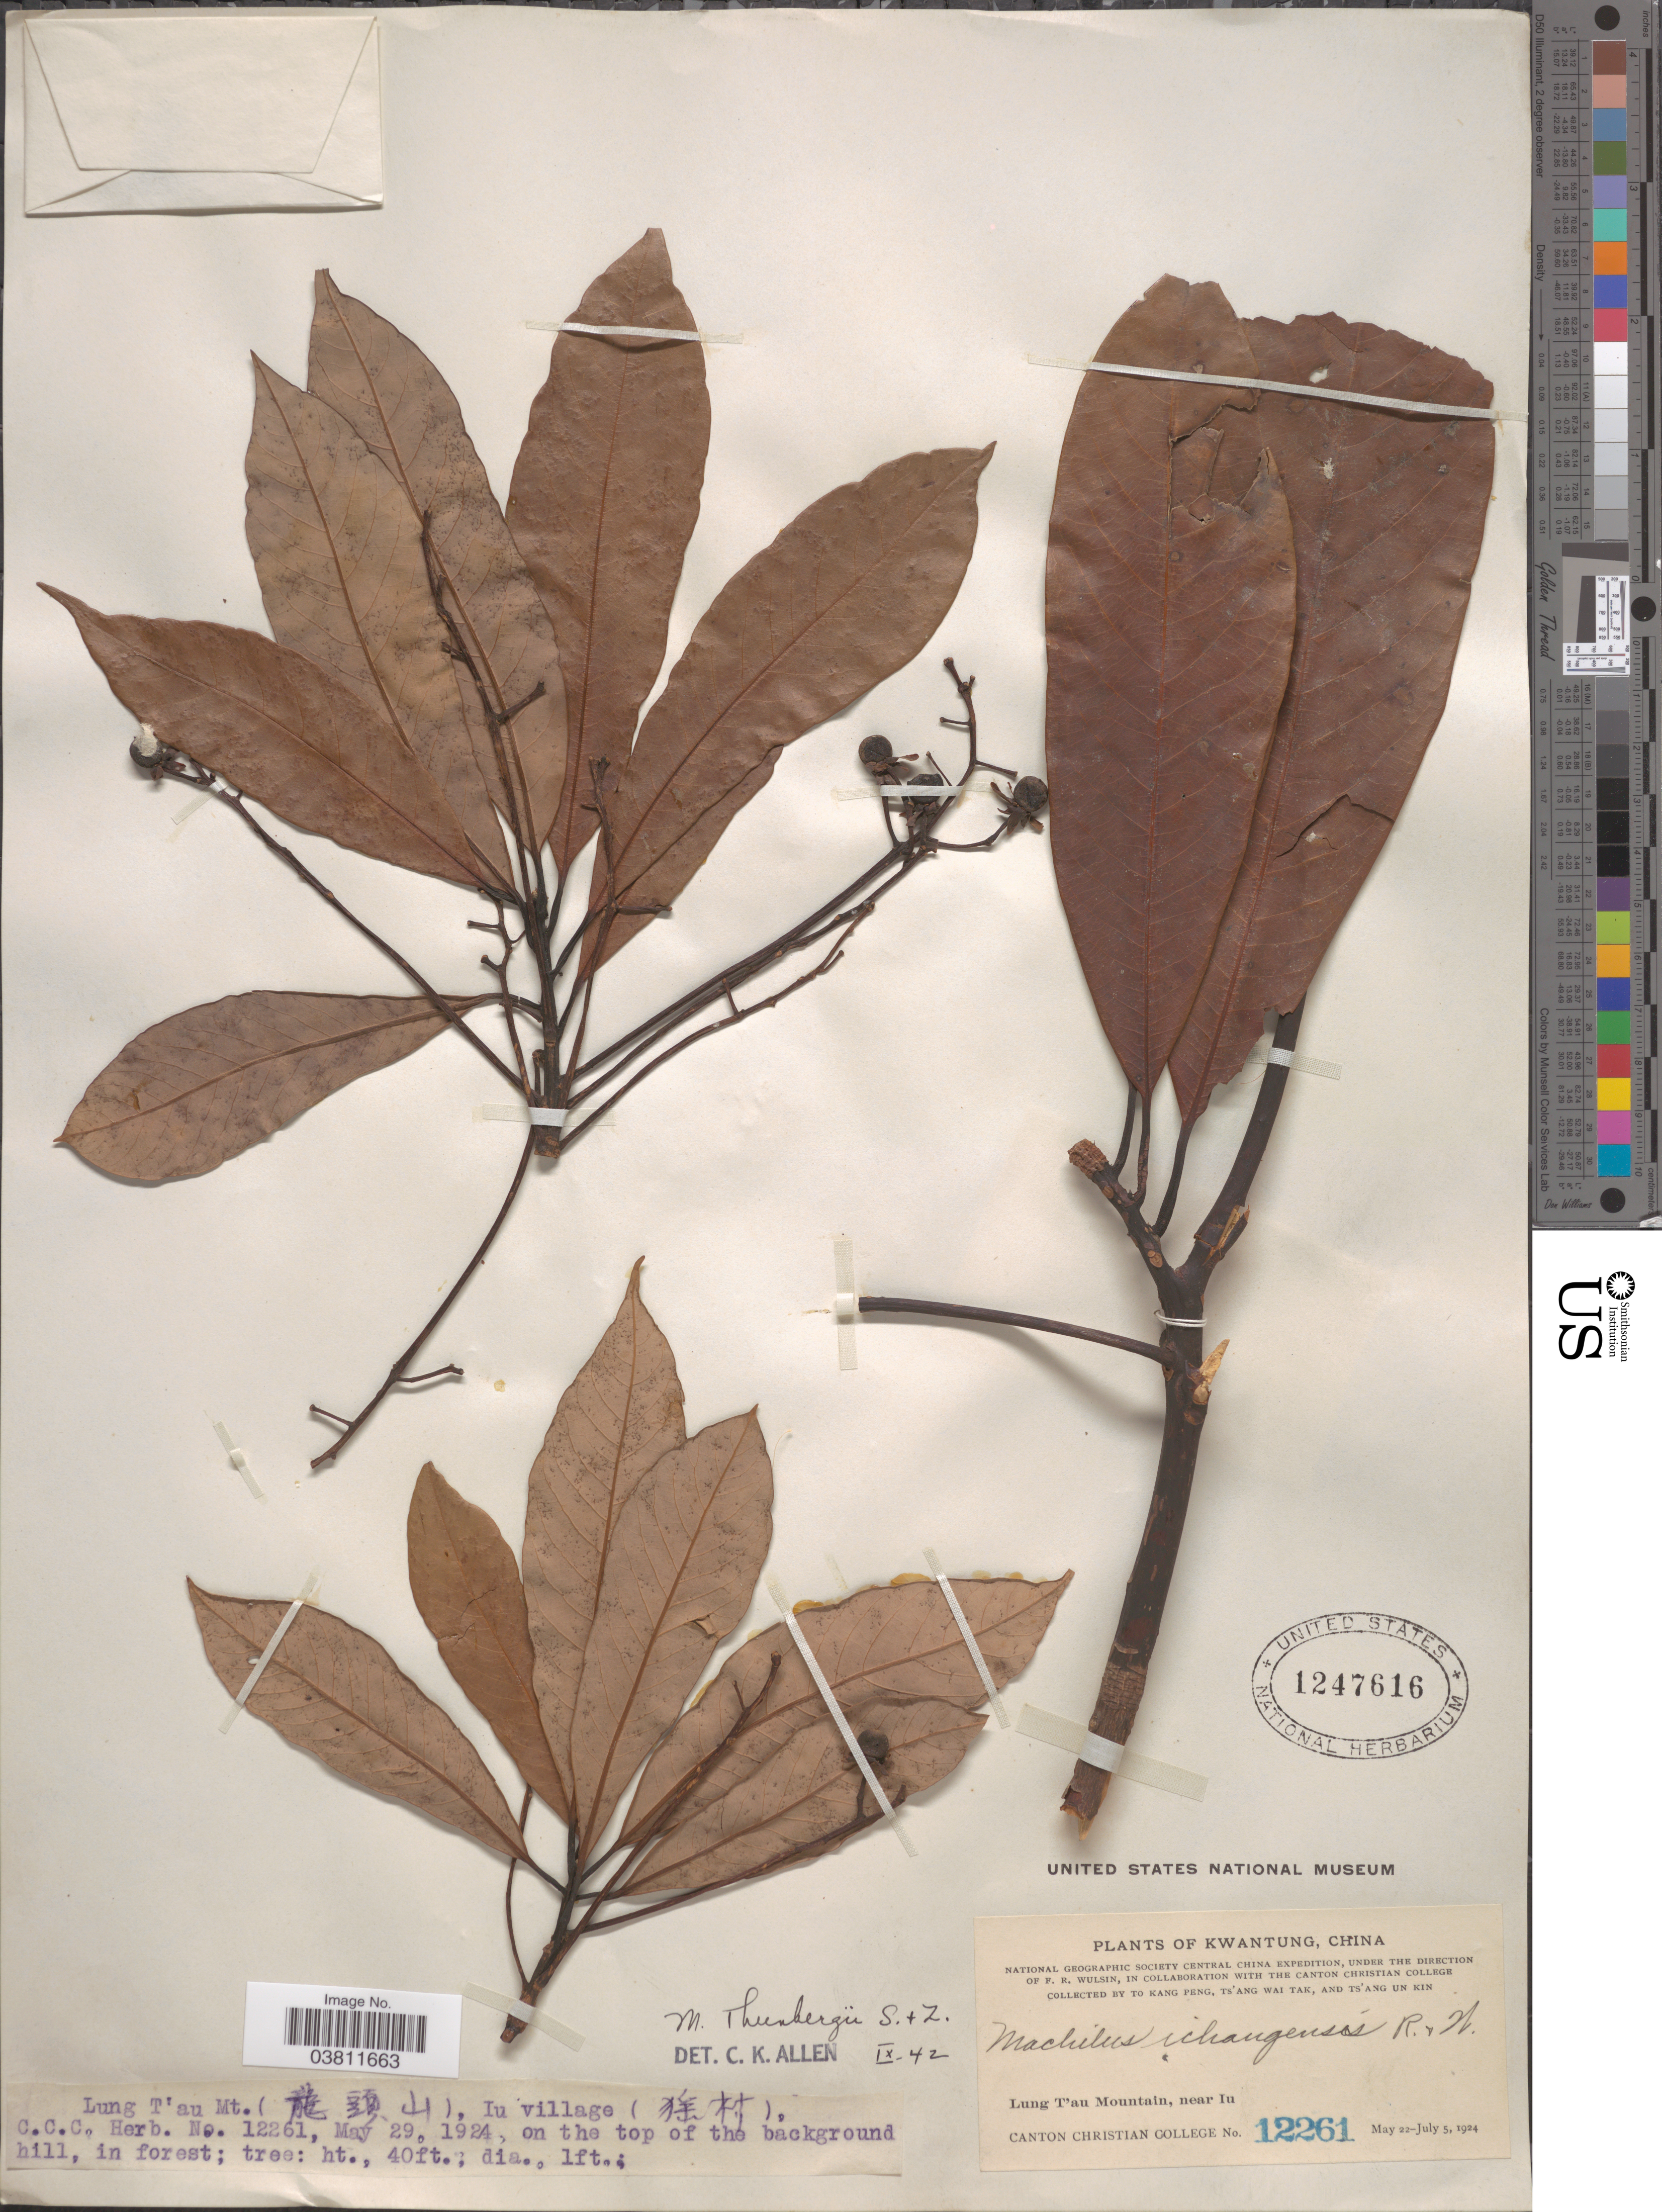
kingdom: Plantae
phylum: Tracheophyta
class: Magnoliopsida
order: Laurales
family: Lauraceae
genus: Machilus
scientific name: Machilus thunbergii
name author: Siebold & Zucc.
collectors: T. K. Peng, W. T. Tsang & Ts' Ang Un Kin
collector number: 12261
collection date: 1924-05-29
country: China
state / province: Guangdong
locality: Kwantung. Lung T'au Mountain (X), near Iu. Iu village (X).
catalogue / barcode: US 1247616